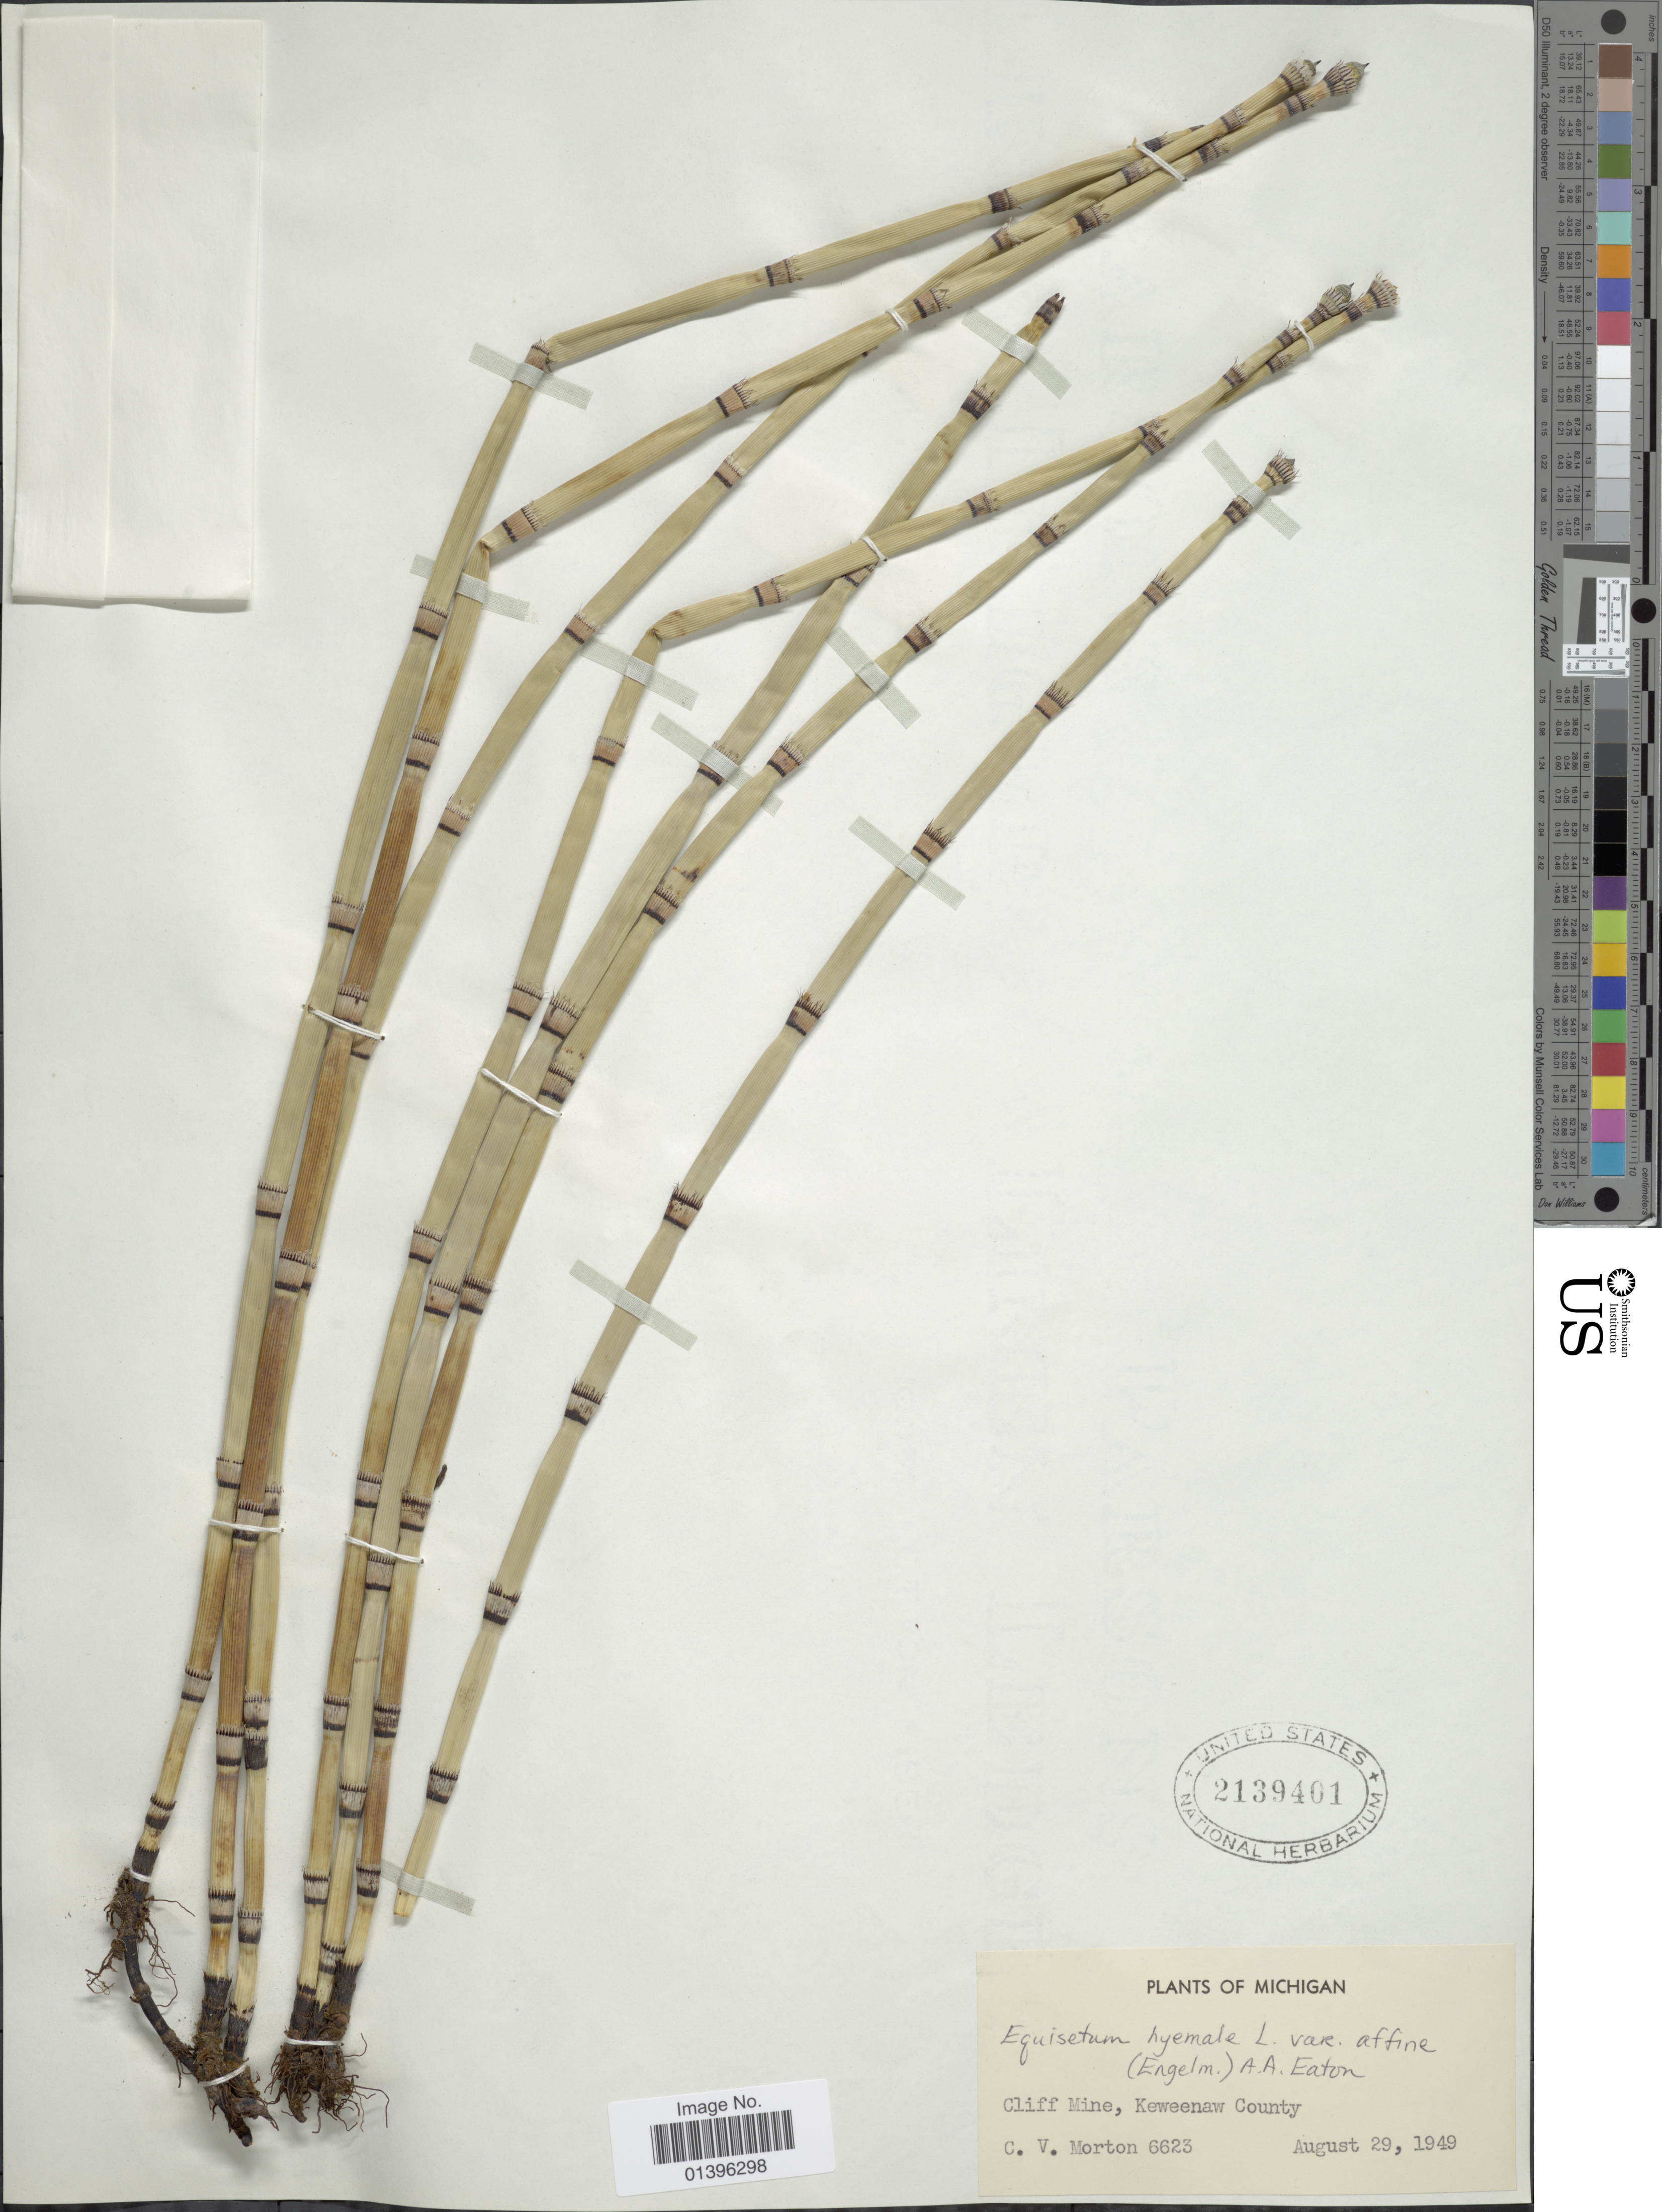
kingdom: Plantae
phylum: Tracheophyta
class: Polypodiopsida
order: Equisetales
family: Equisetaceae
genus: Equisetum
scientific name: Equisetum hyemale var. affine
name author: (Engelm.) A.A. Eaton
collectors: C. V. Morton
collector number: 6623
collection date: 1949-08-29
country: United States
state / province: Michigan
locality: Cliff Mine, Keweenaw County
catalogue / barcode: US 2139401